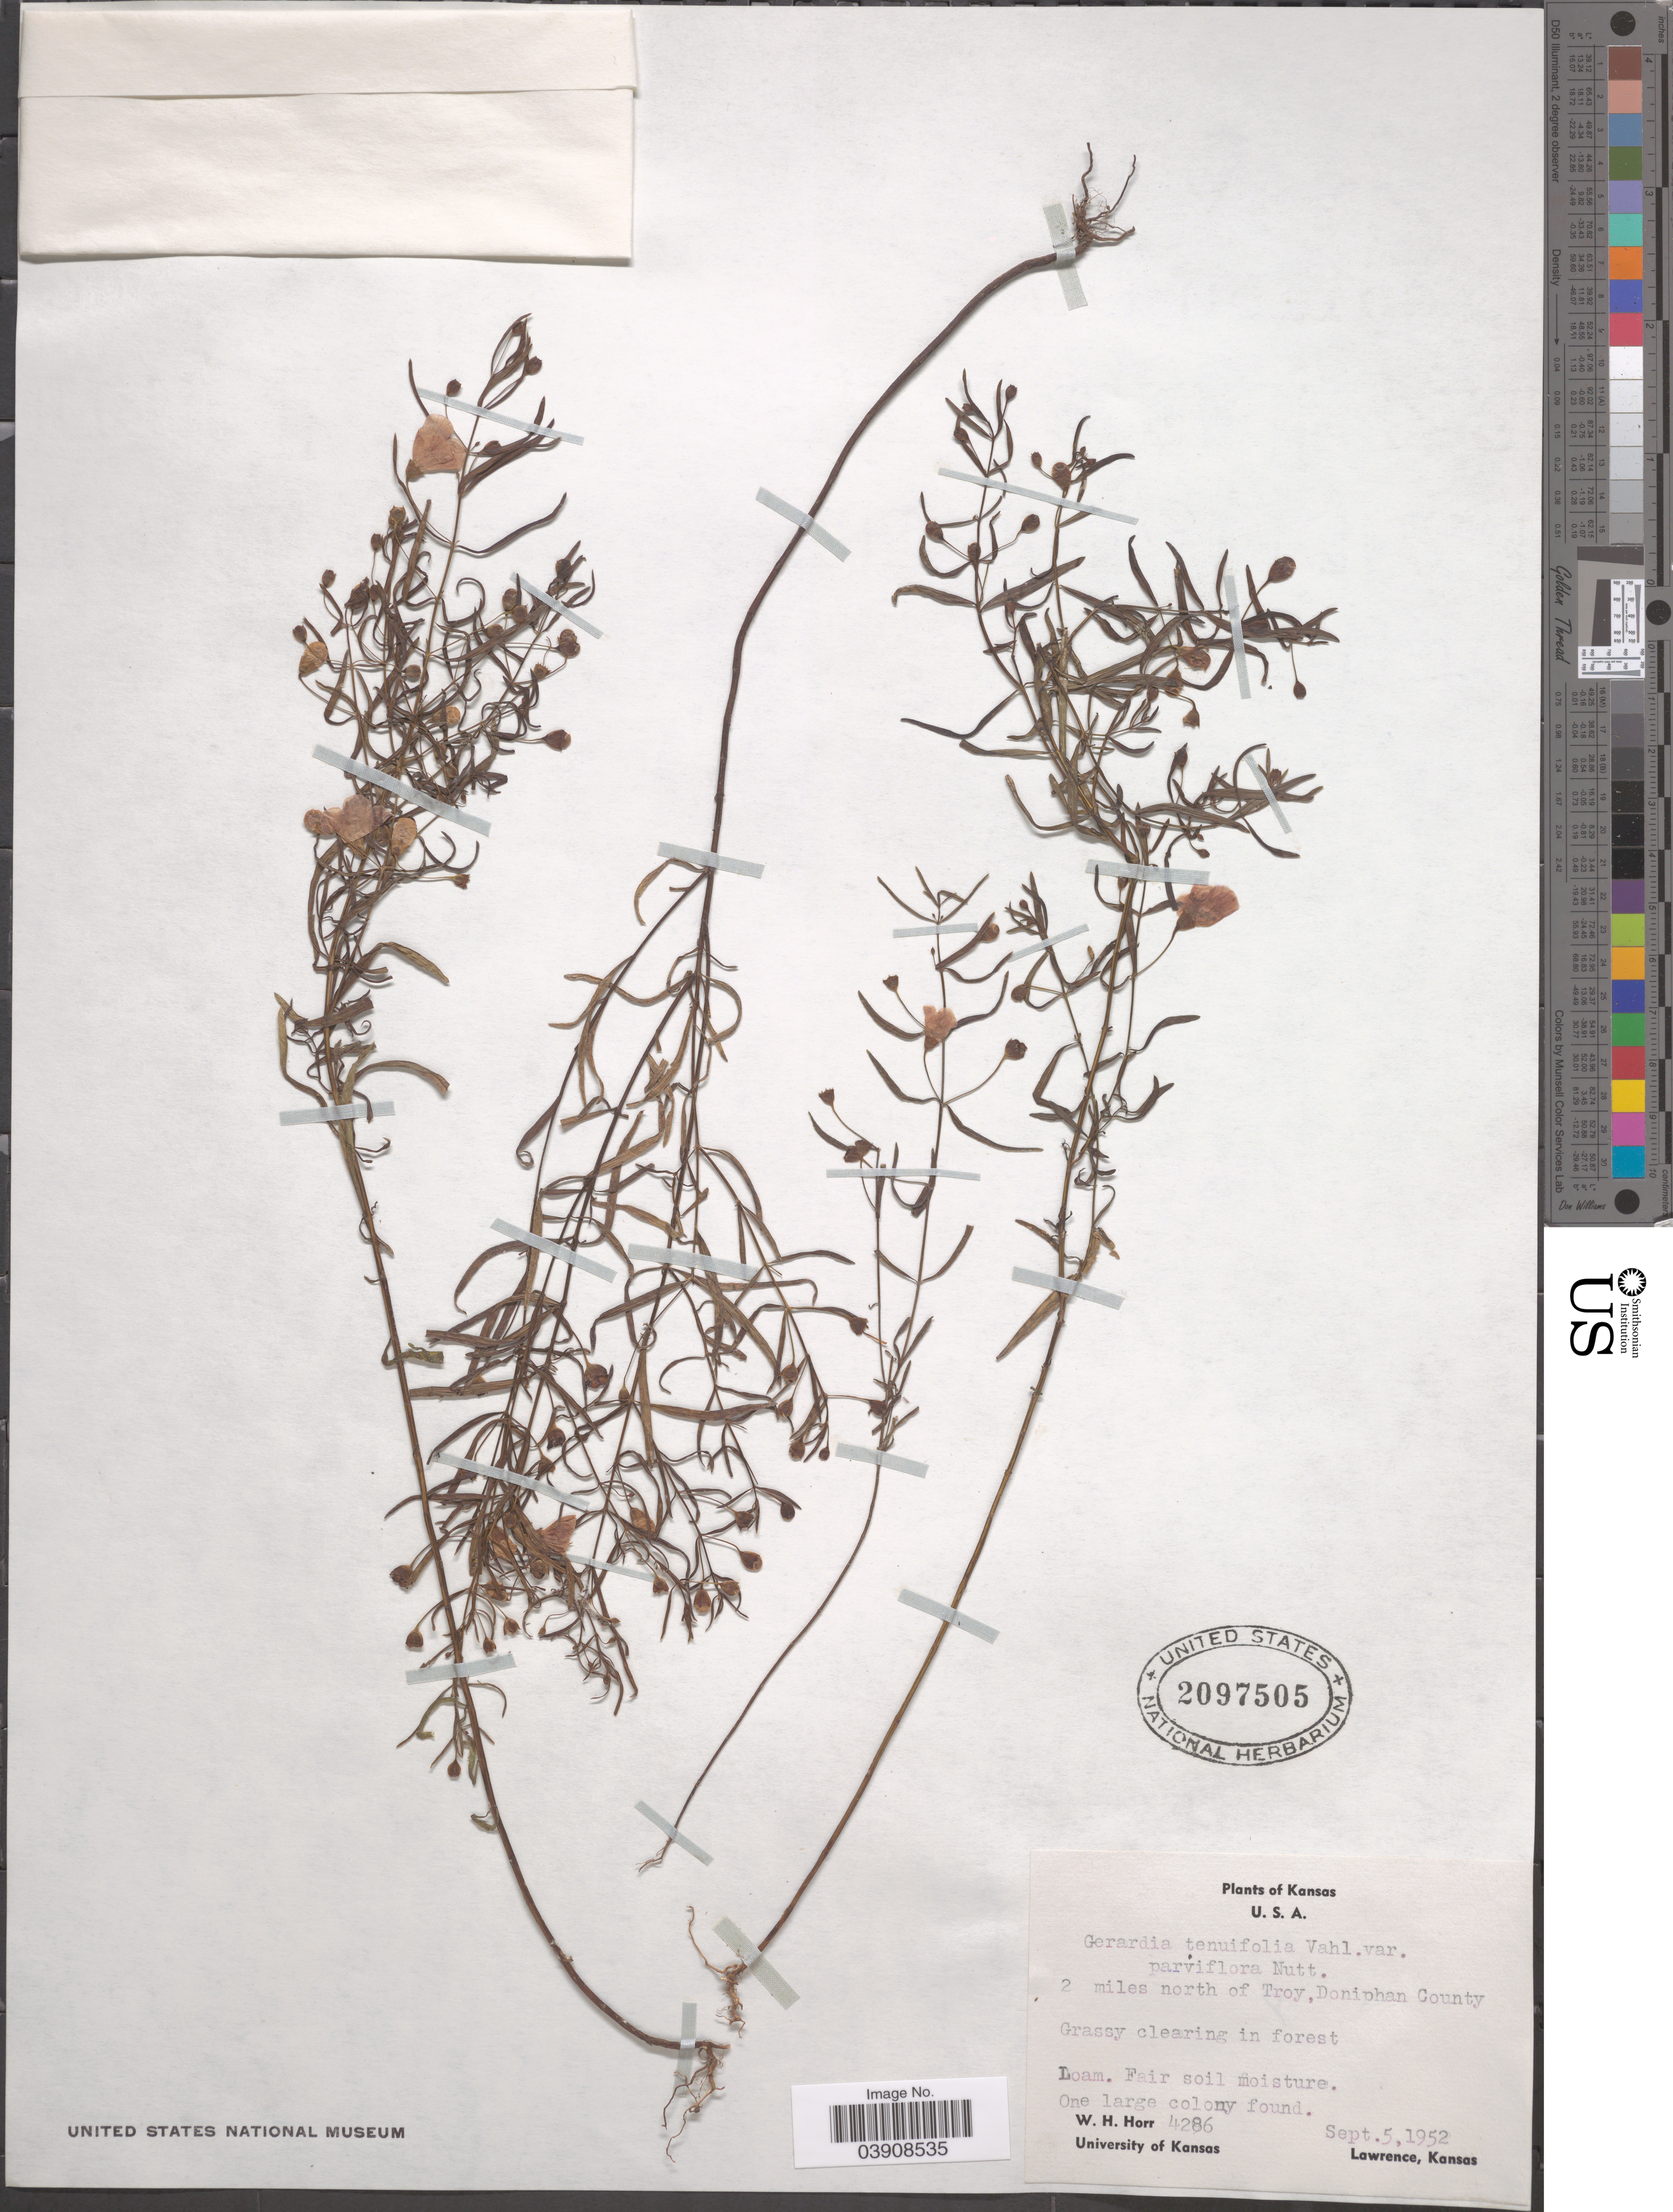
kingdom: Plantae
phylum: Tracheophyta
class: Magnoliopsida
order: Lamiales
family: Orobanchaceae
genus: Agalinis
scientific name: Agalinis tenuifolia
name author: (Vahl) Raf.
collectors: W. H. Horr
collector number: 4286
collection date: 1952-09-05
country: United States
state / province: Kansas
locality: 2 miles north of Troy, Doniphan County.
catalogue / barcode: US 2097505